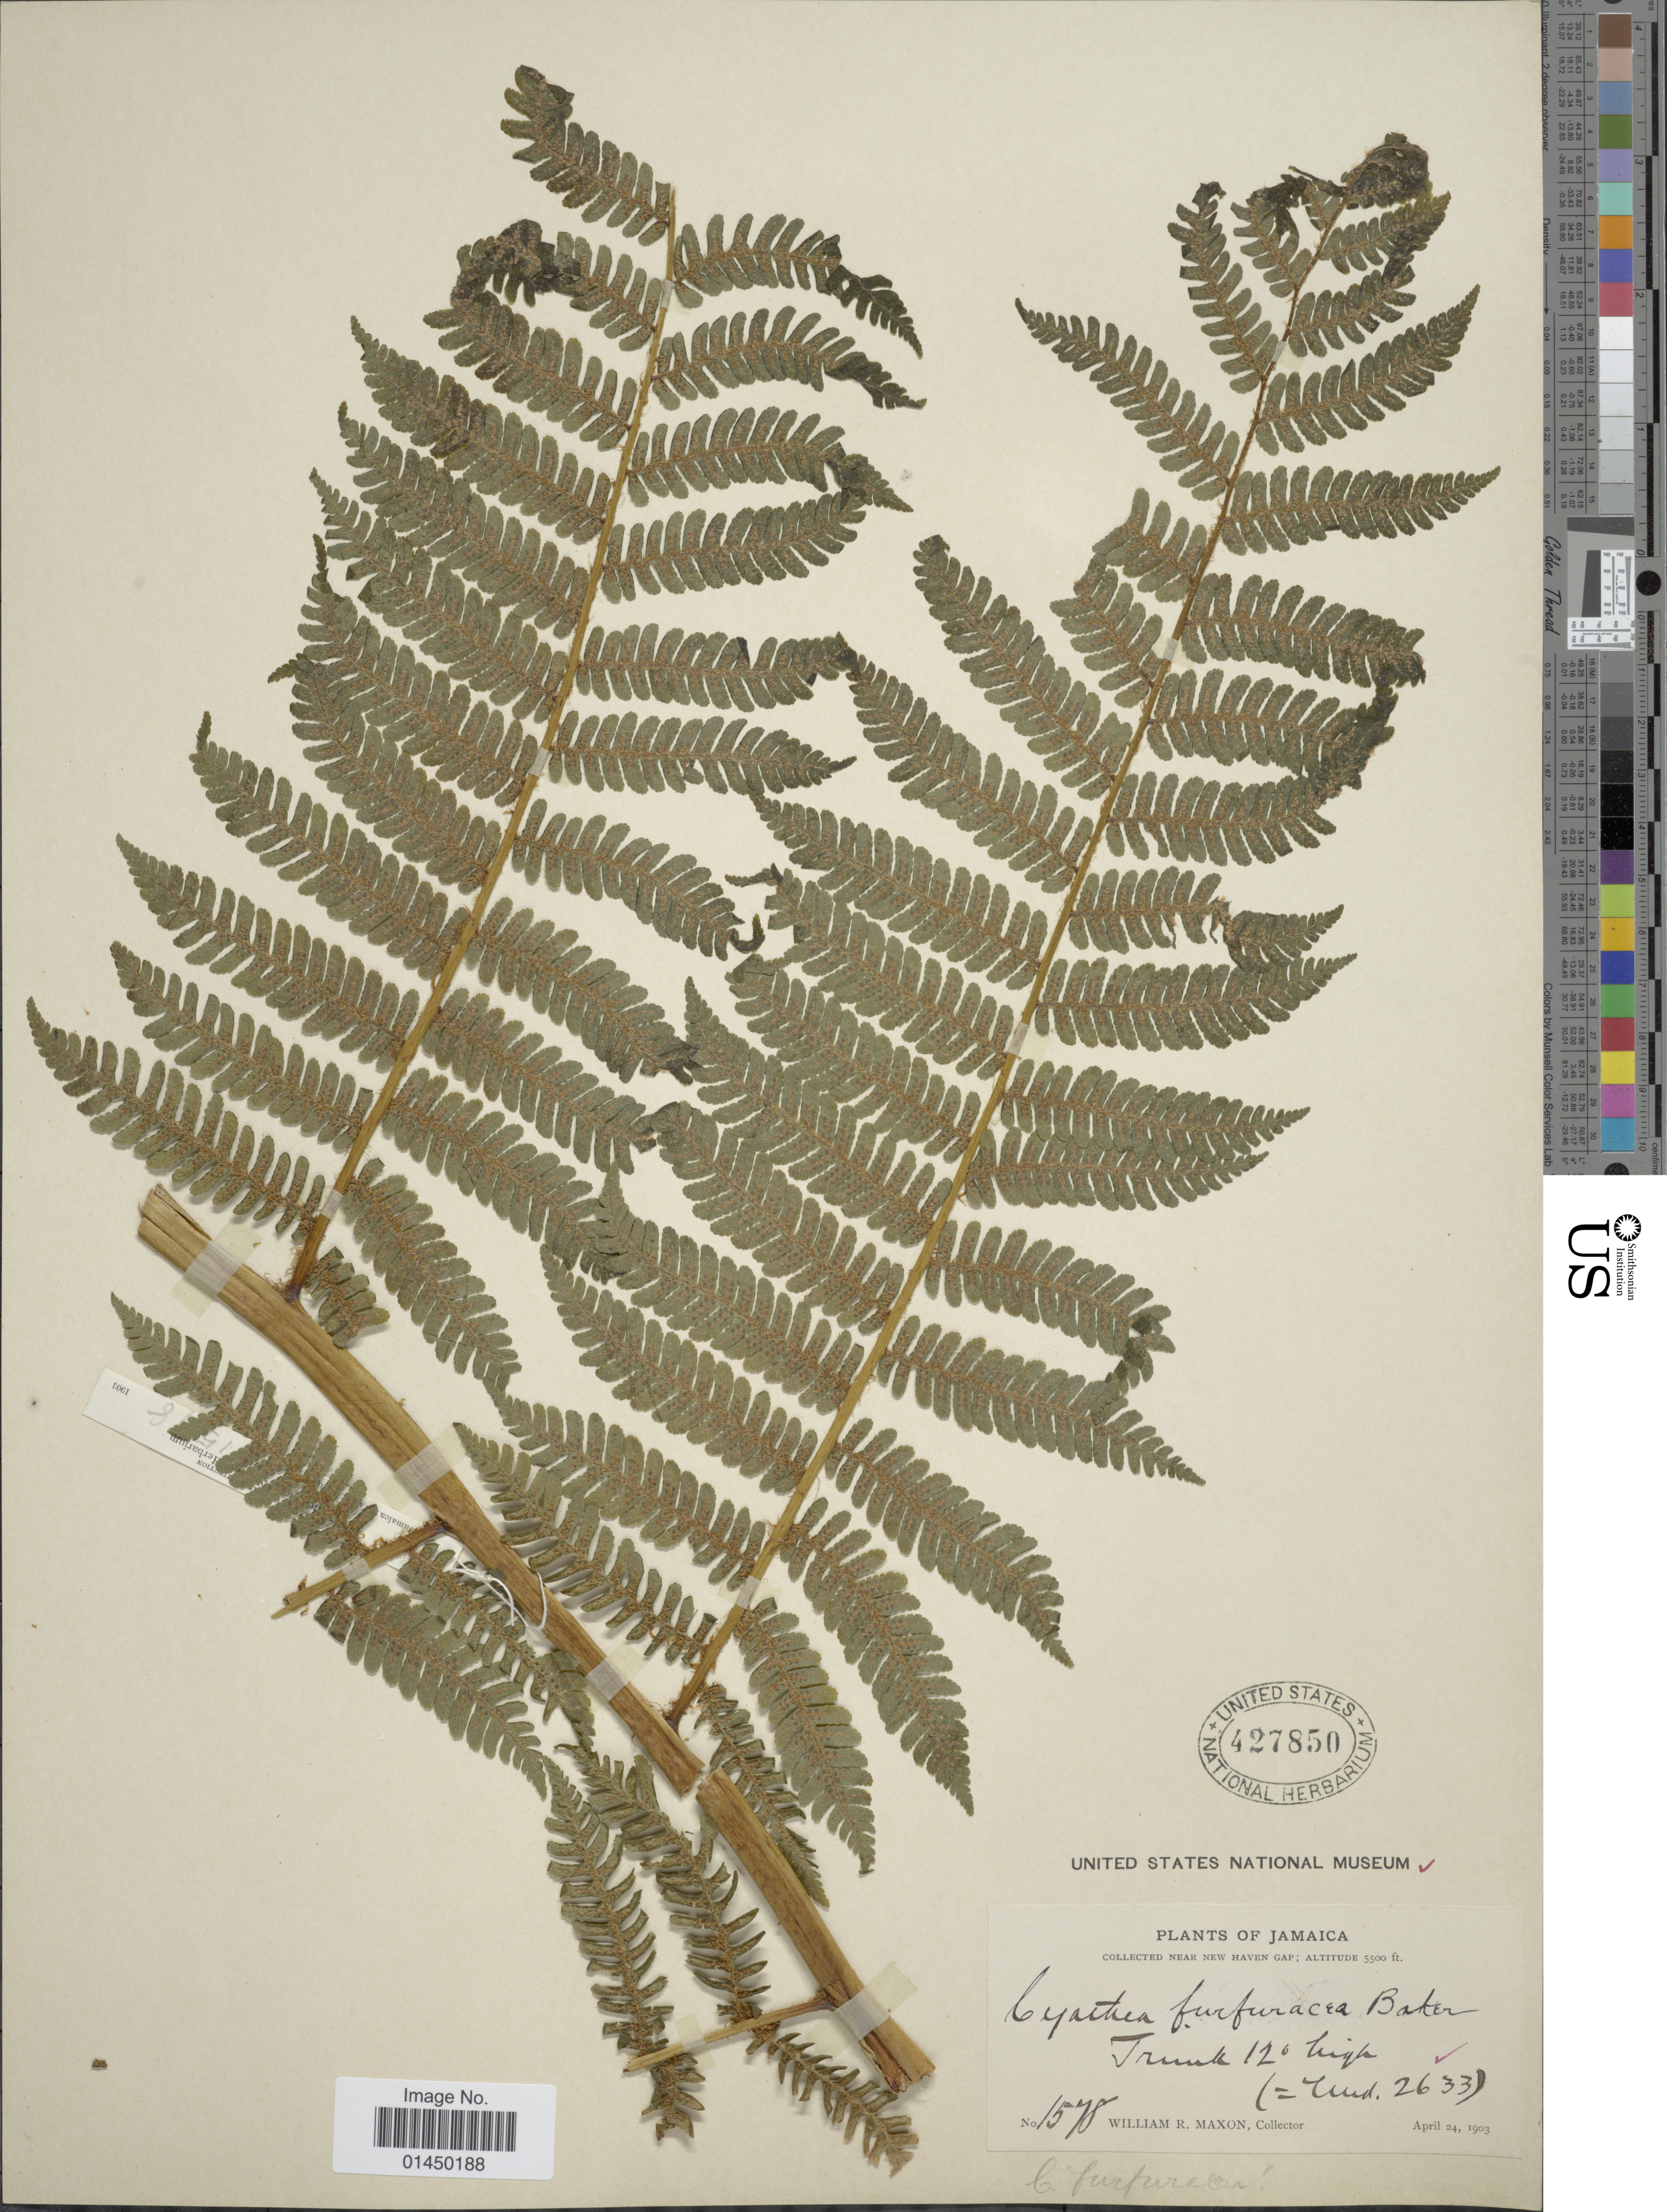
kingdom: Plantae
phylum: Tracheophyta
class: Polypodiopsida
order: Cyatheales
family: Cyatheaceae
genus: Cyathea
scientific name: Cyathea furfuracea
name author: Christ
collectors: W. R. Maxon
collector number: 1578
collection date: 1903-04-24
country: Jamaica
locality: Near New Haven Gap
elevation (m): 1676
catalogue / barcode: US 427850